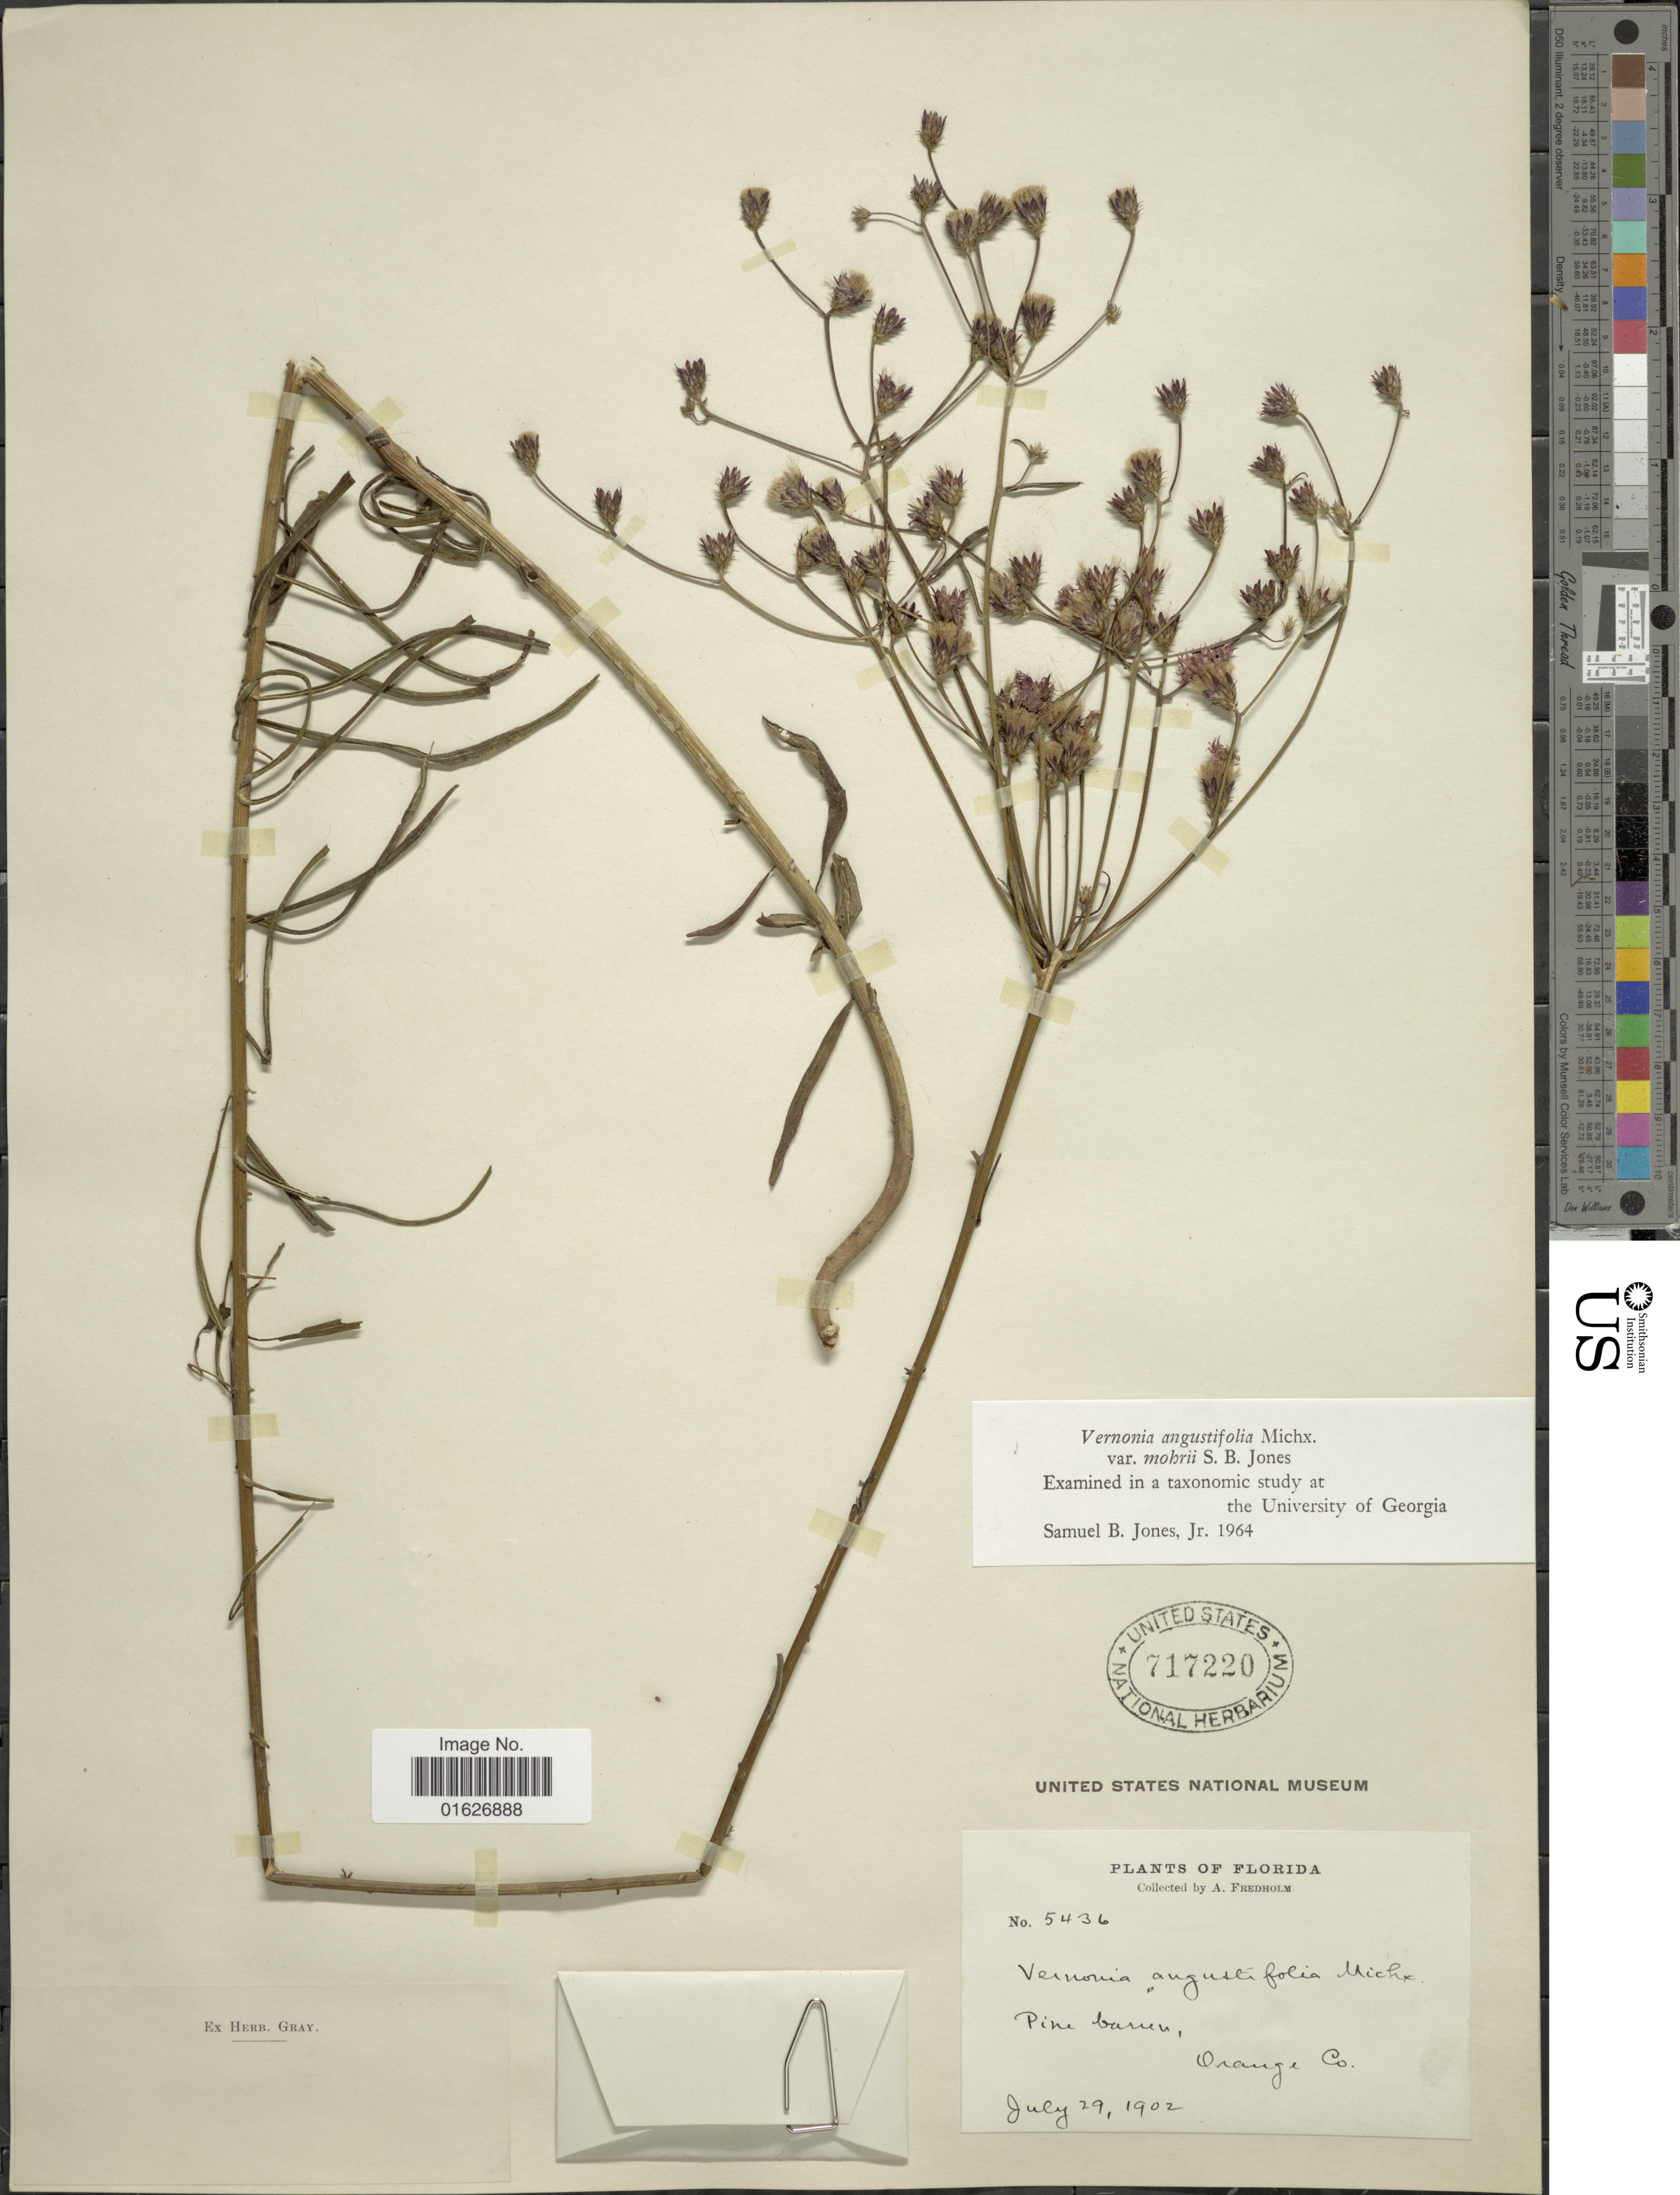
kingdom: Plantae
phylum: Tracheophyta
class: Magnoliopsida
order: Asterales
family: Asteraceae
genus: Vernonia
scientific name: Vernonia angustifolia var. mohrii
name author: S.B. Jones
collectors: A. Fredholm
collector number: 5436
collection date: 1902-07-29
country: United States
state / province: Florida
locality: Pine barren, Orange County.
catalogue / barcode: US 717220